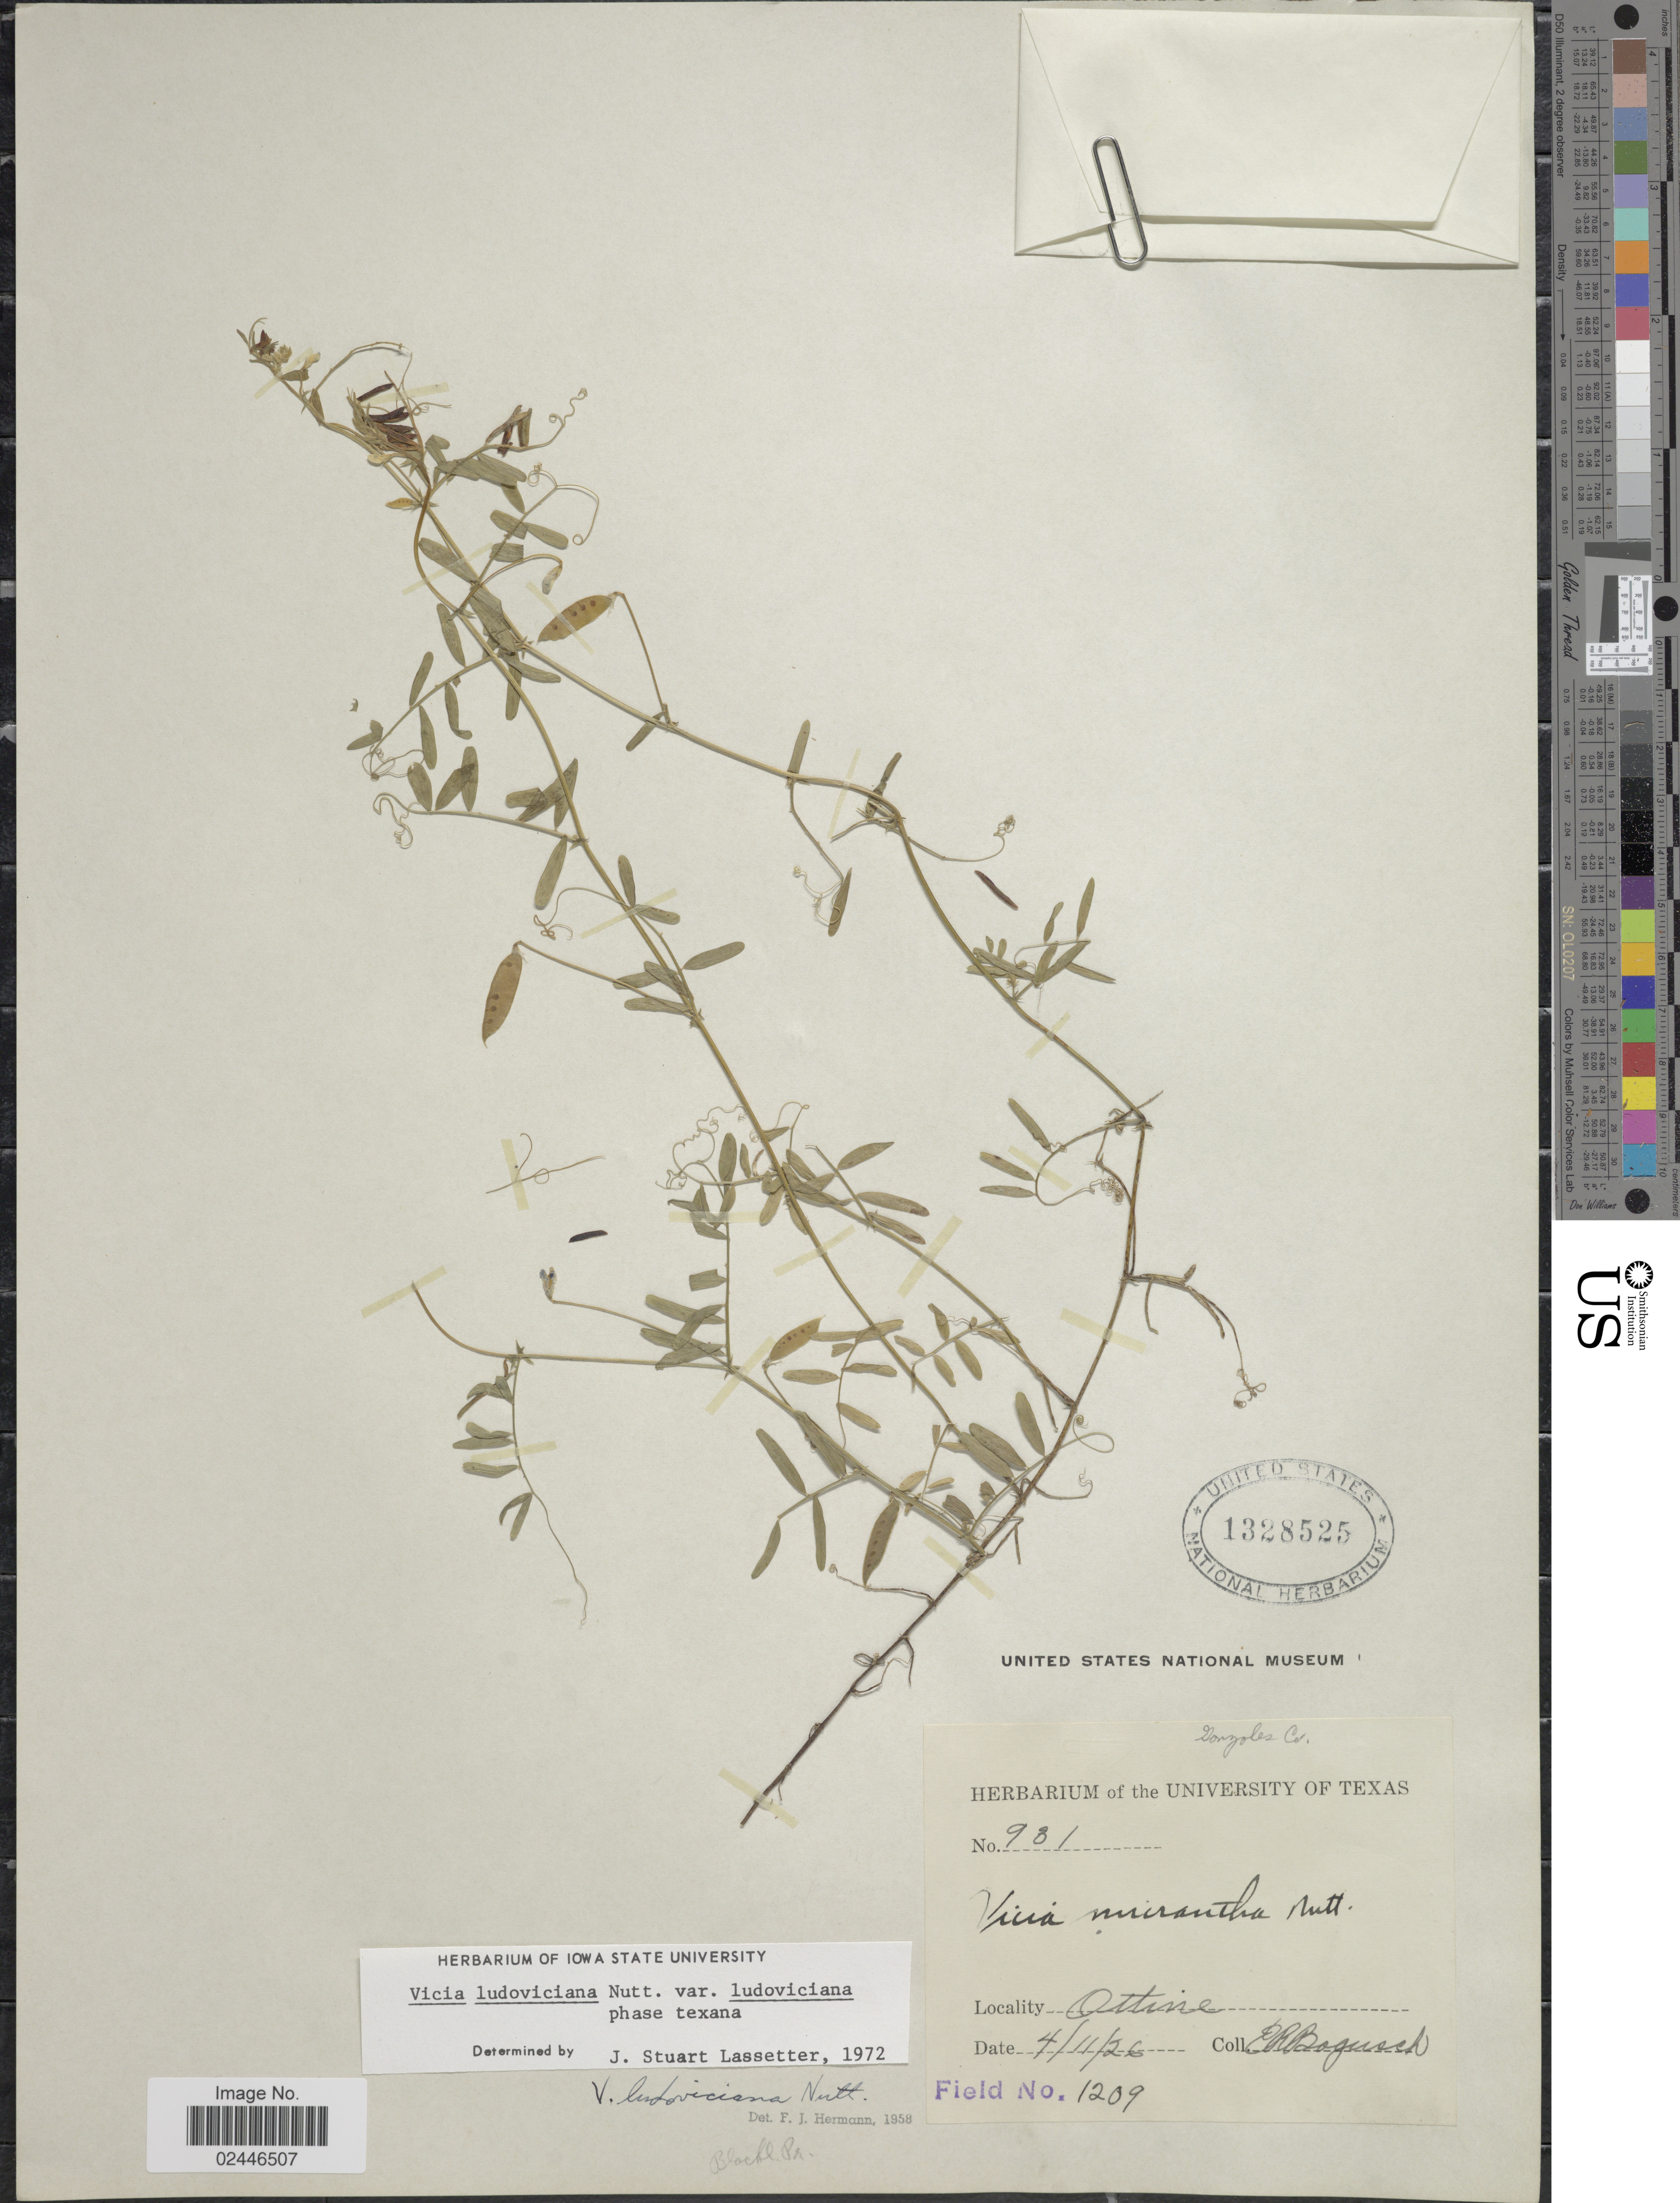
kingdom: Plantae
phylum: Tracheophyta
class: Magnoliopsida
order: Fabales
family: Fabaceae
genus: Vicia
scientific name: Vicia ludoviciana var. ludoviciana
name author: Nutt. ex Torr. & A. Gray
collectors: E. Bogusch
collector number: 931*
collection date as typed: Transcribed d/m/y: 11/4/26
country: United States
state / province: Texas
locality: Gonzales Co., Ottine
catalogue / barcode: US 1328525